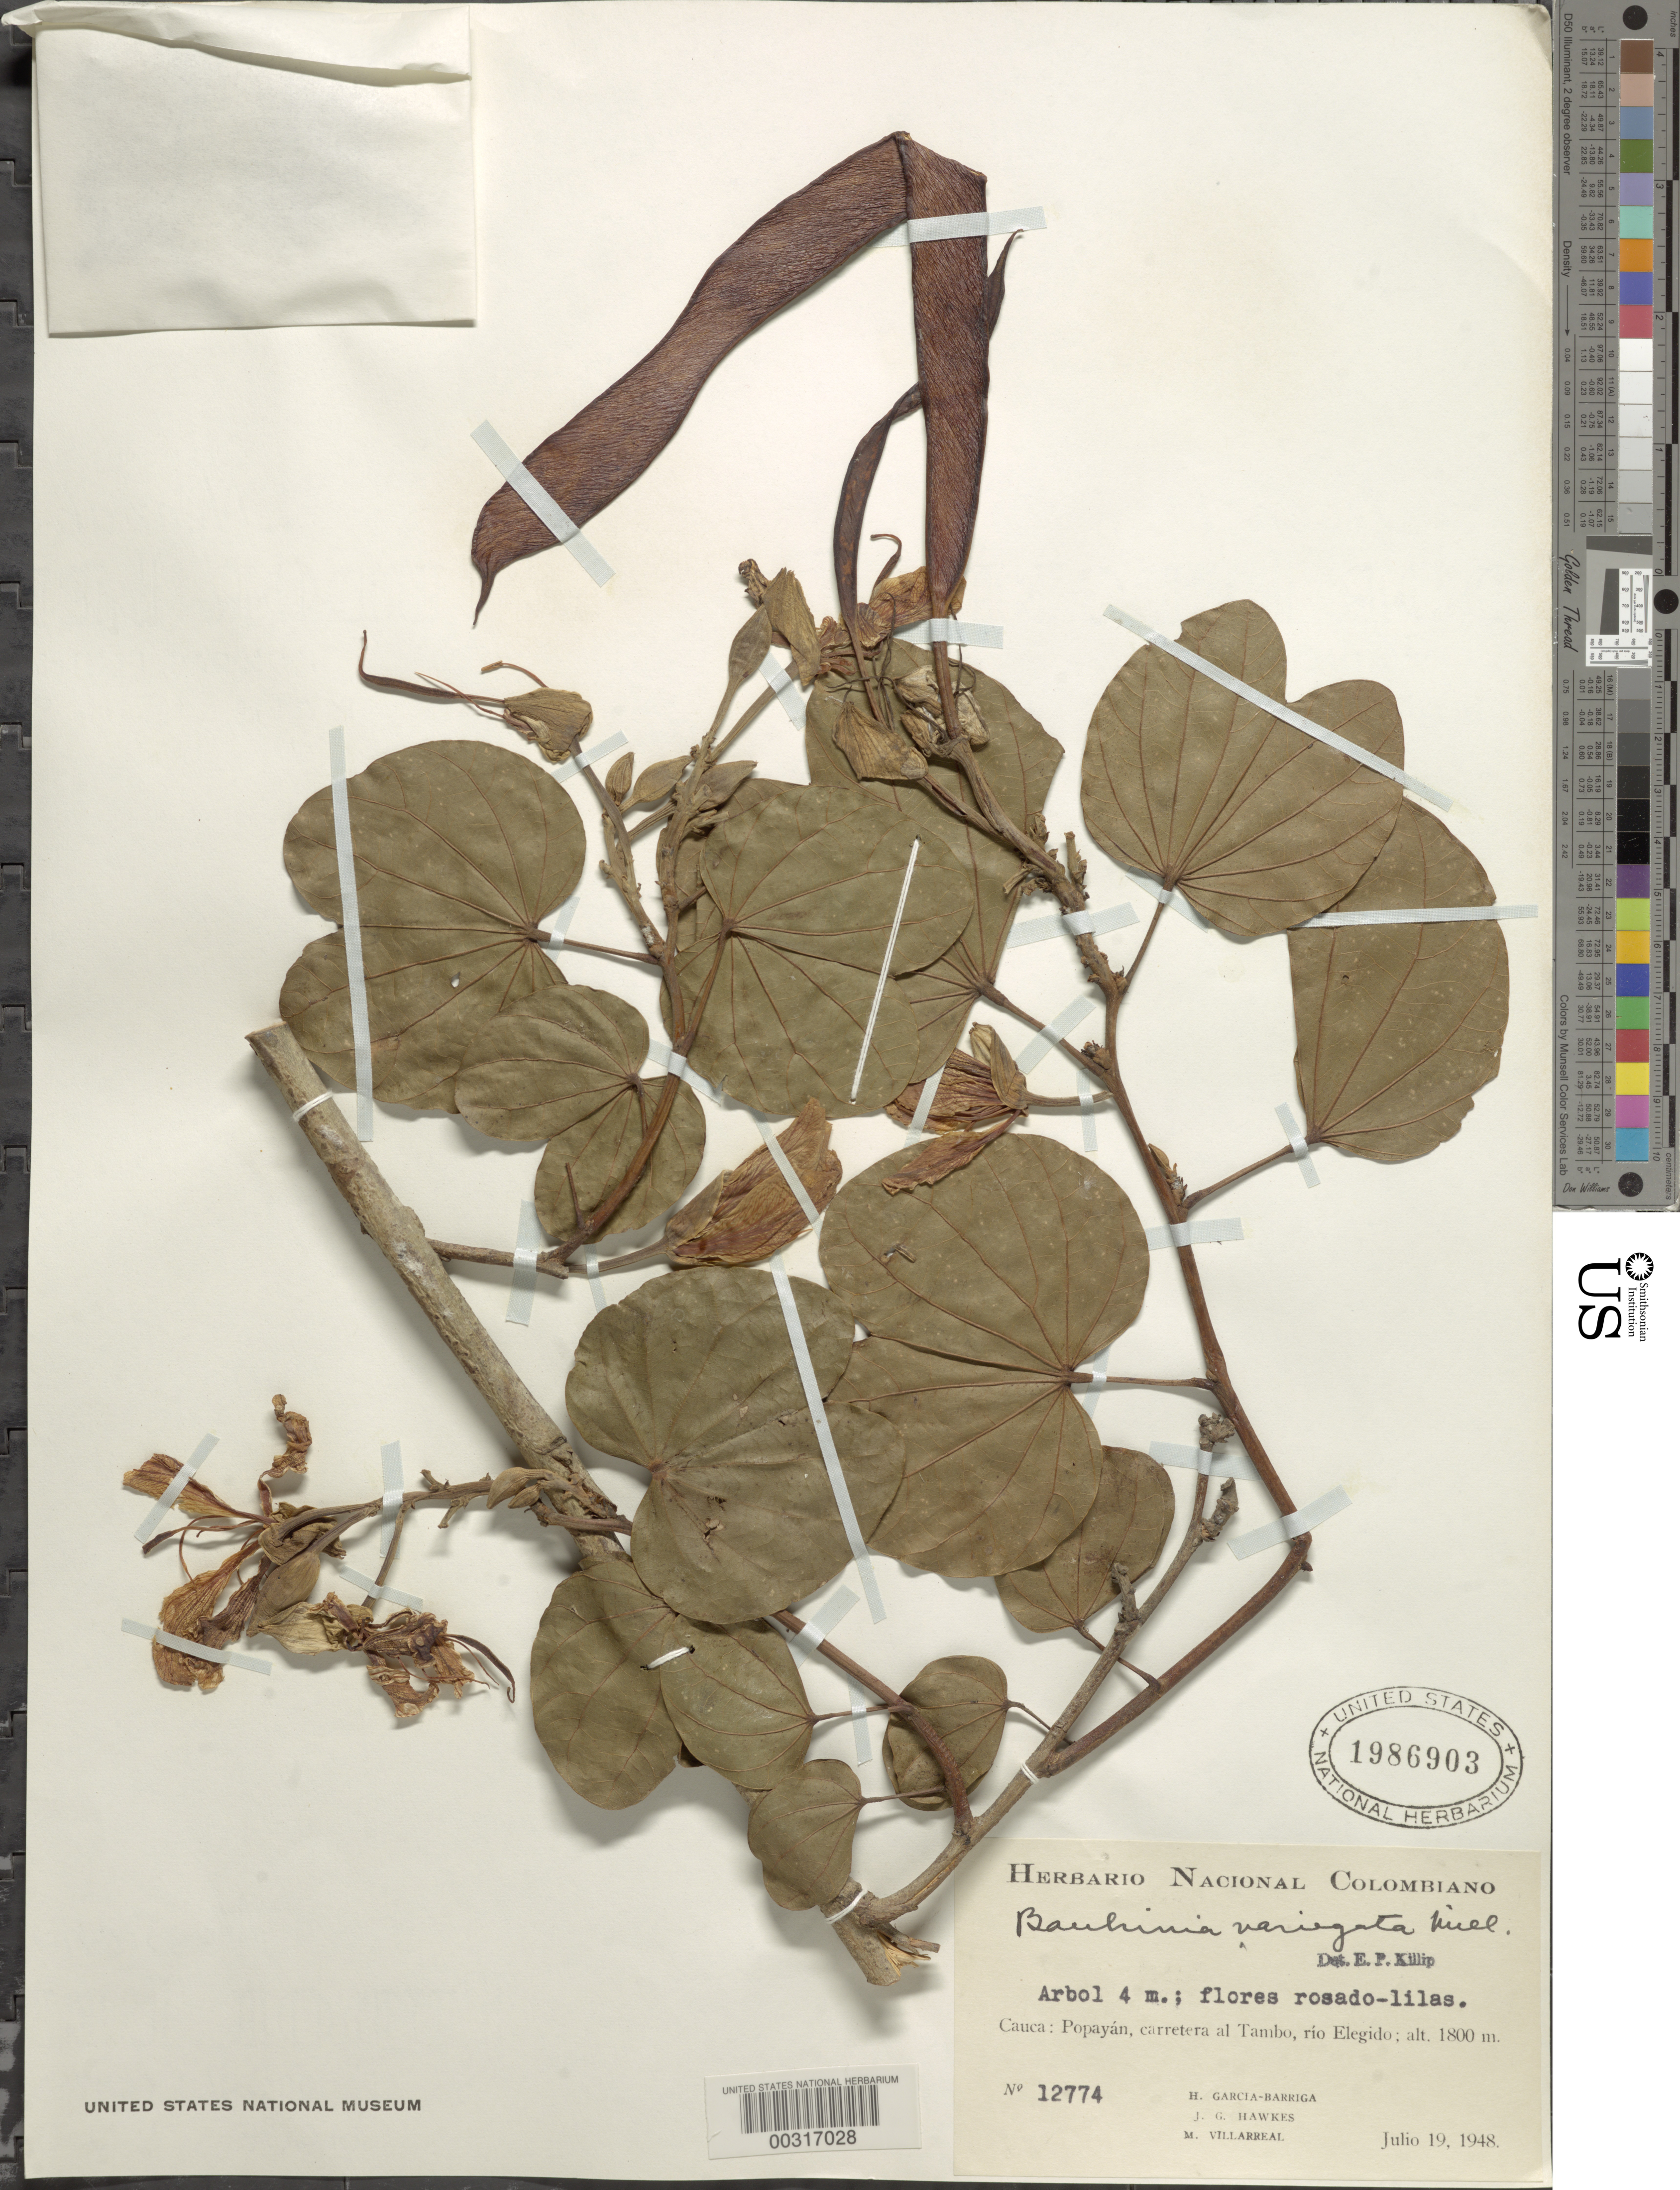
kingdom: Plantae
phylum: Tracheophyta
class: Magnoliopsida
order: Fabales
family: Fabaceae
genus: Bauhinia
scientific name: Bauhinia variegata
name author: L.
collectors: H. García Barriga, J. Hawkes & M. Villarreal V.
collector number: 12774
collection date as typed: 19 Jul 1948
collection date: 1948-07-19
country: Colombia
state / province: Cauca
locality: Popayan, road to Tambo, Rio Elegido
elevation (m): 1800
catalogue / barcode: US 1986903